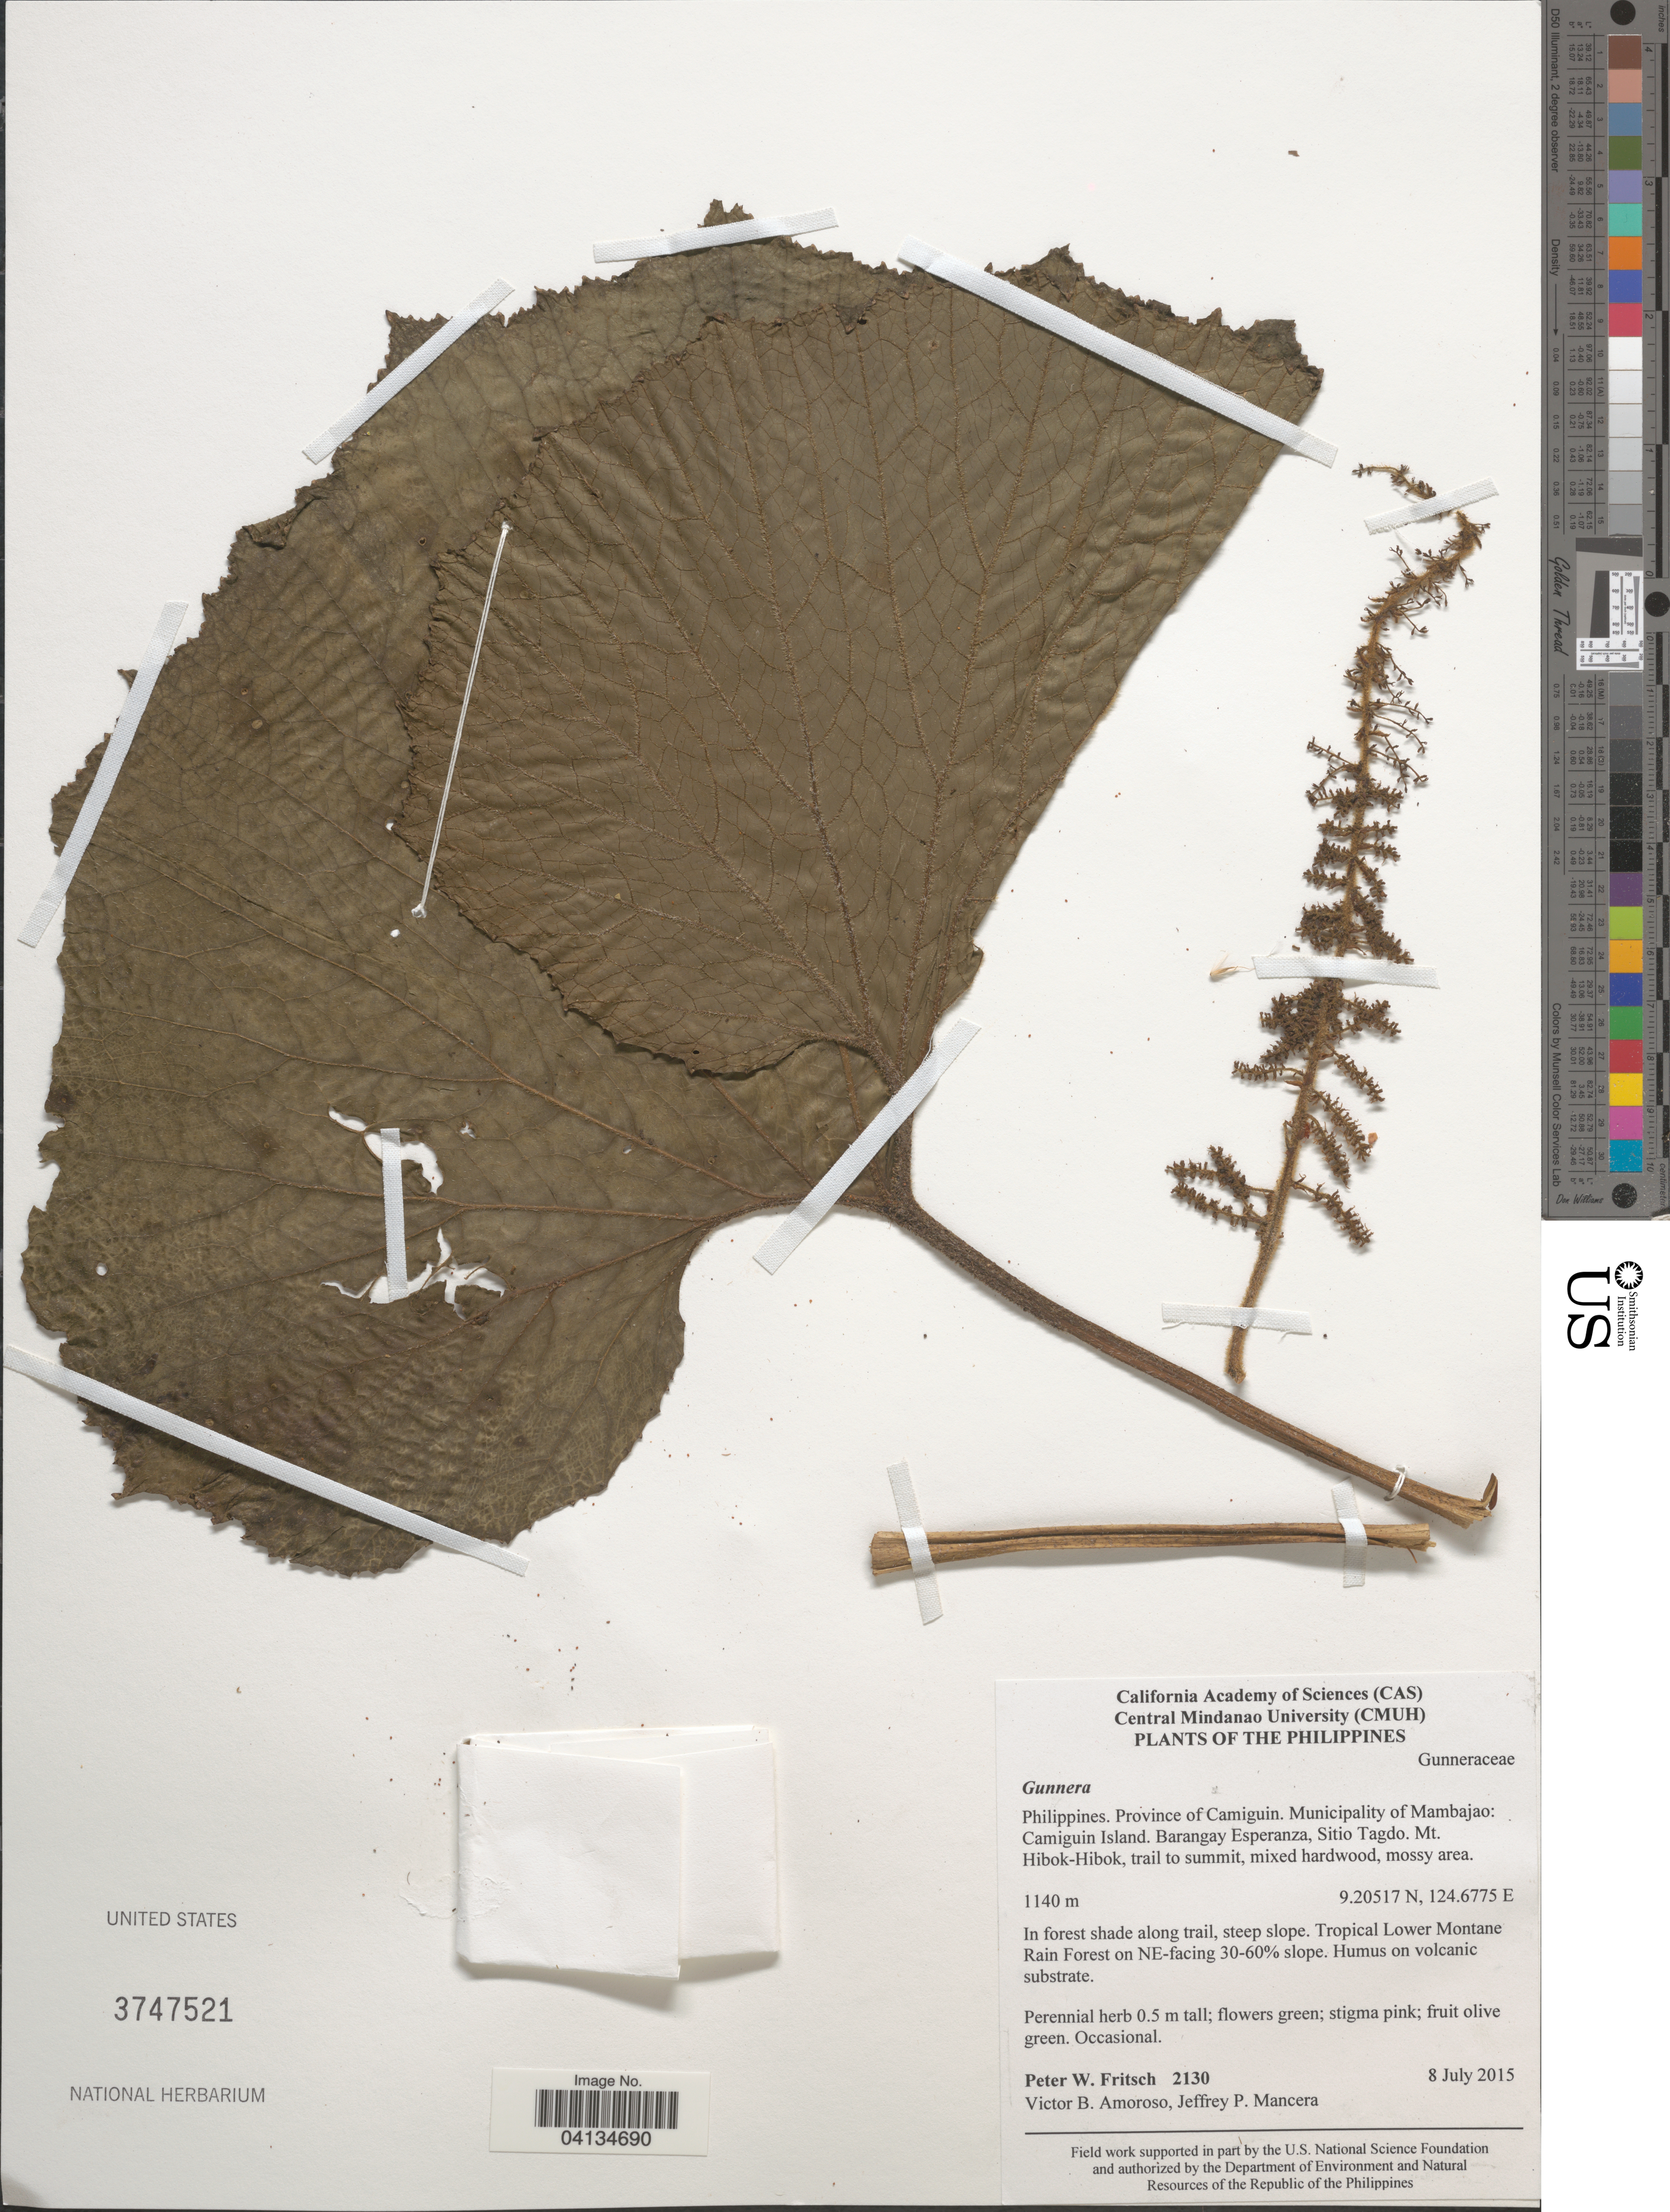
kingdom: Plantae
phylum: Tracheophyta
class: Magnoliopsida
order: Gunnerales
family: Gunneraceae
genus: Gunnera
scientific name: Gunnera sp.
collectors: P. W. Fritsch, V. Amoroso & J. Mancera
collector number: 2130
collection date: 2015-07-08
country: Philippines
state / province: Northern Mindanao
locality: Province of Camiguin. Municipality of Mambajao: Camiguin Island. Barangay Esperanza, Sitio Tagdo. Mt. Hibok-Hibok, trail to summit. Tropical Lower Montane Rain Forest on NE-facing 30-60% slope.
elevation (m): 1140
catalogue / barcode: US 3747521